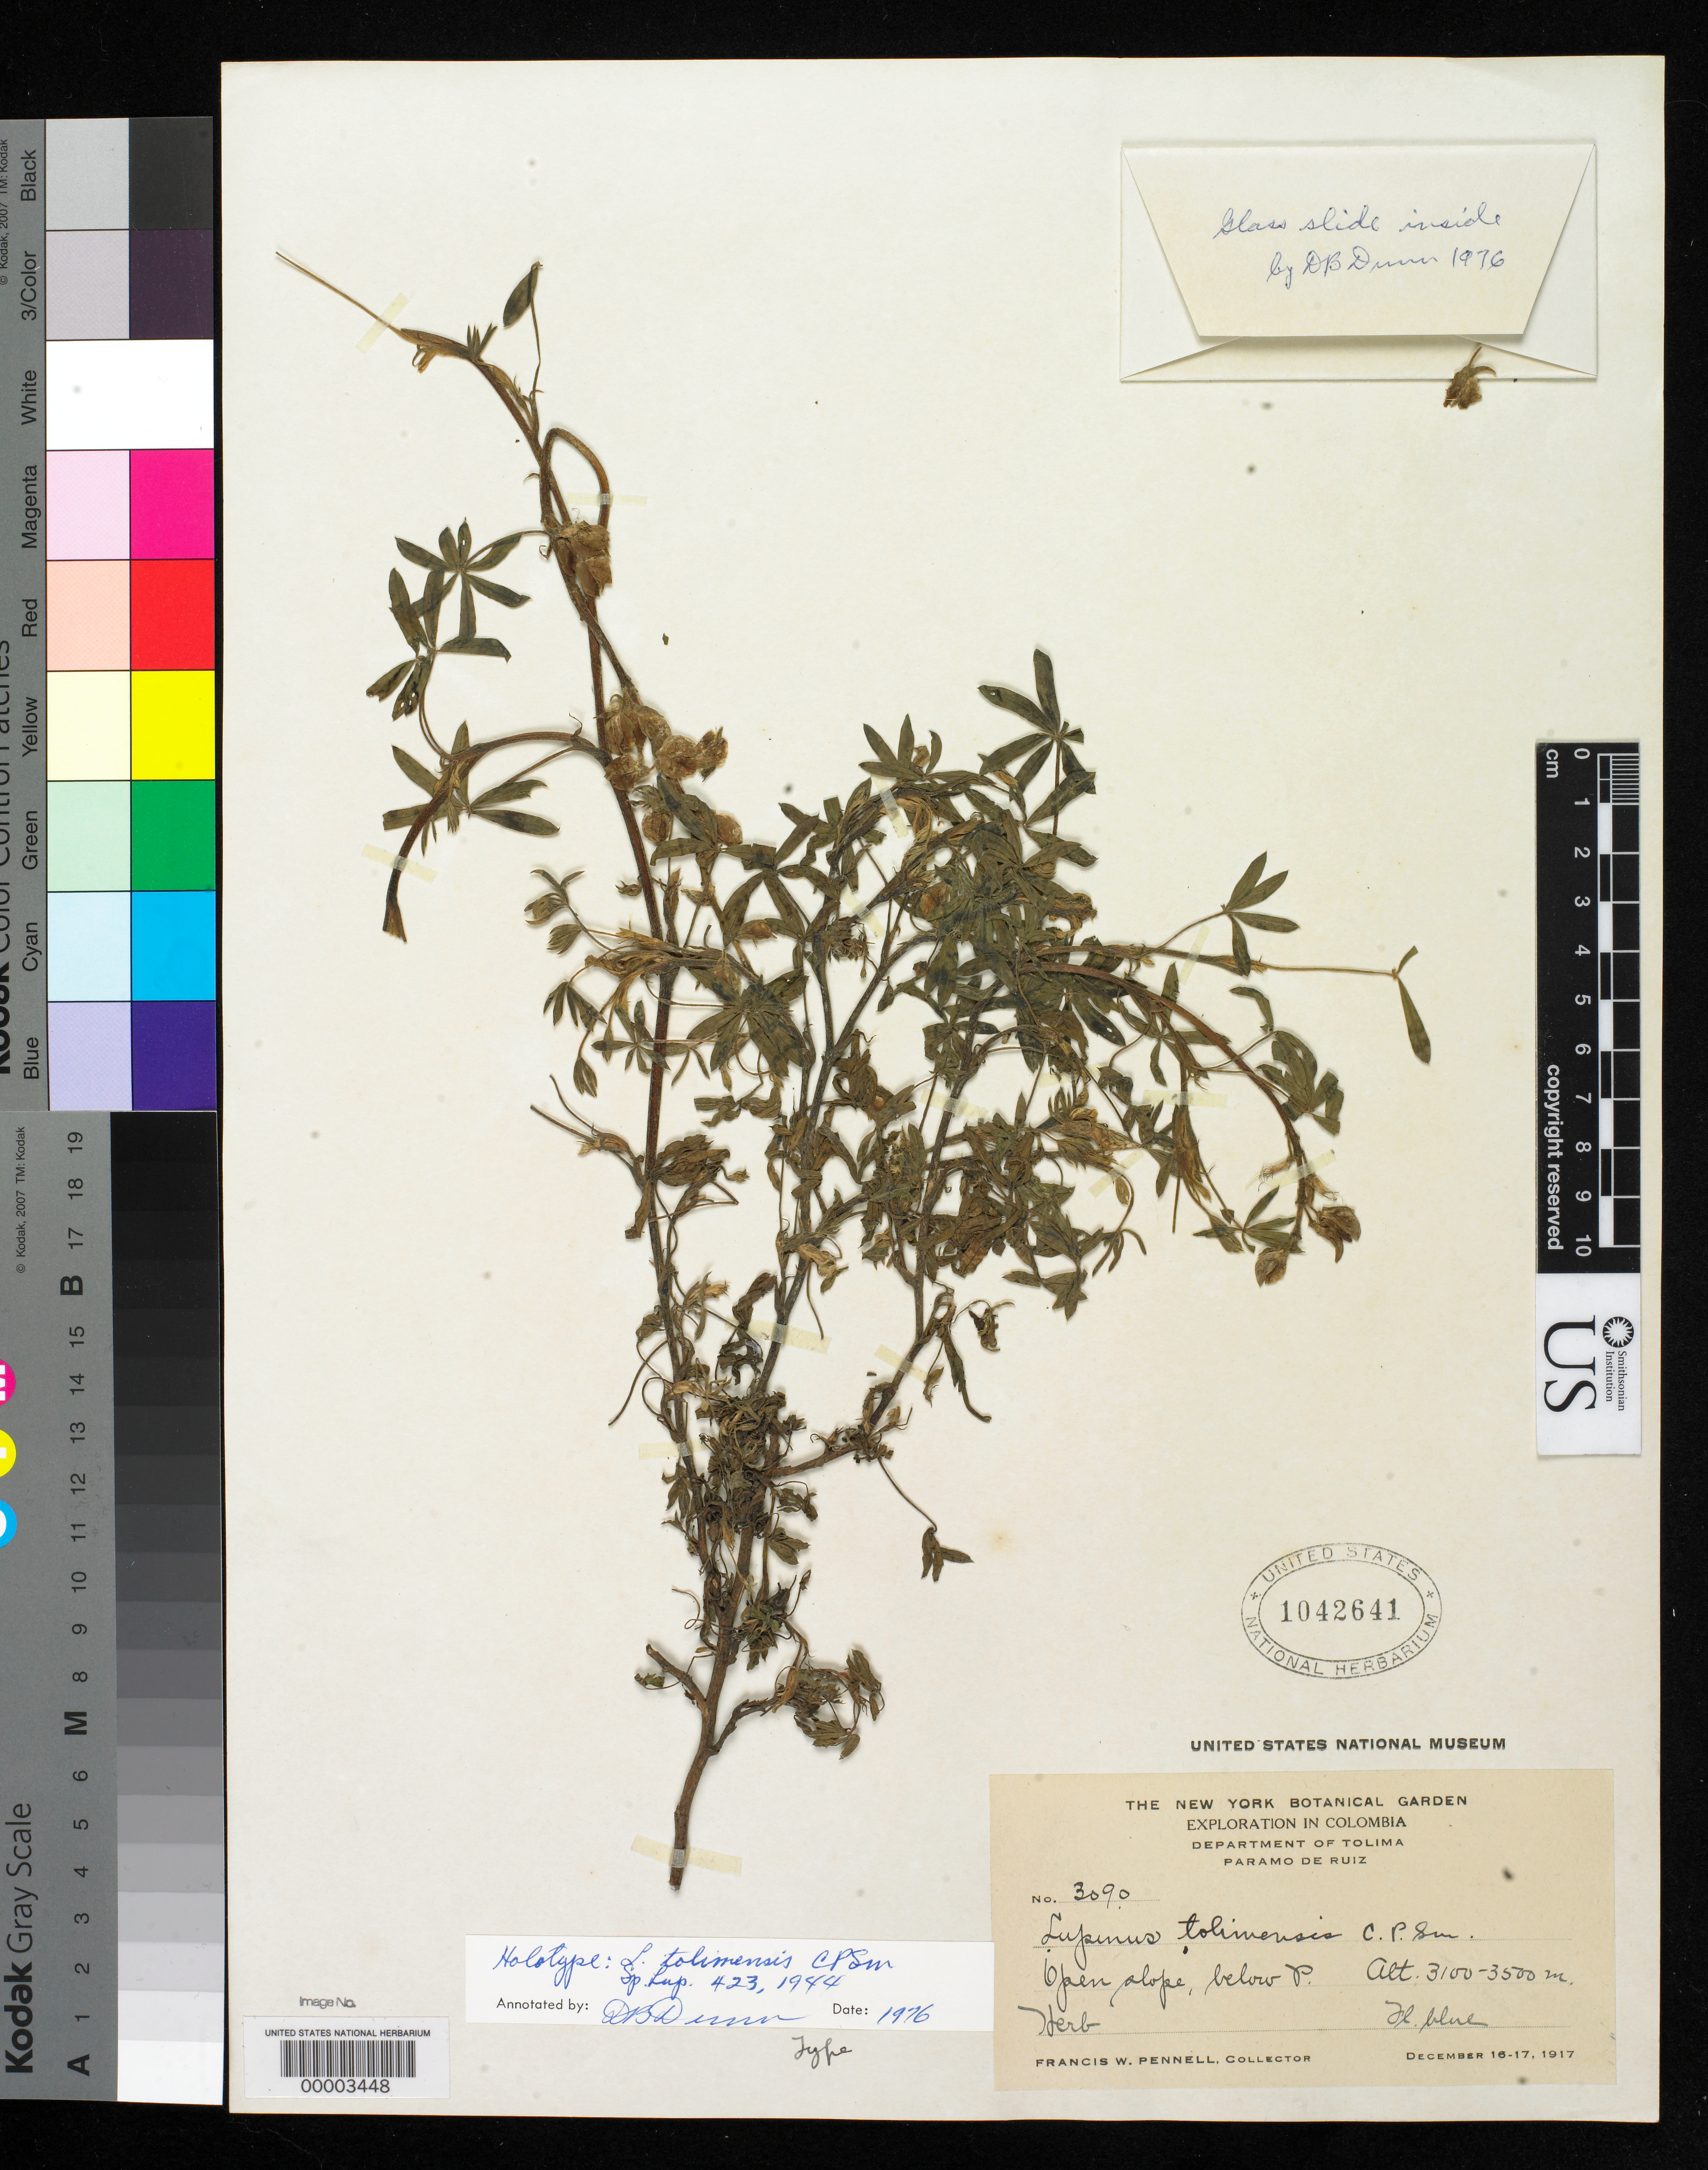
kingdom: Plantae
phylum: Tracheophyta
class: Magnoliopsida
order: Fabales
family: Fabaceae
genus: Lupinus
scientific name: Lupinus tolimensis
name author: C.P. Sm.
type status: Holotype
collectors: F. W. Pennell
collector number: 3090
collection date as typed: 16 Dec 1917 to 17 Dec 1917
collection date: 1917-12-16/1917-12-17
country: Colombia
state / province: Tolima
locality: Paramo de Ruiz.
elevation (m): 3100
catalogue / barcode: US 1042641